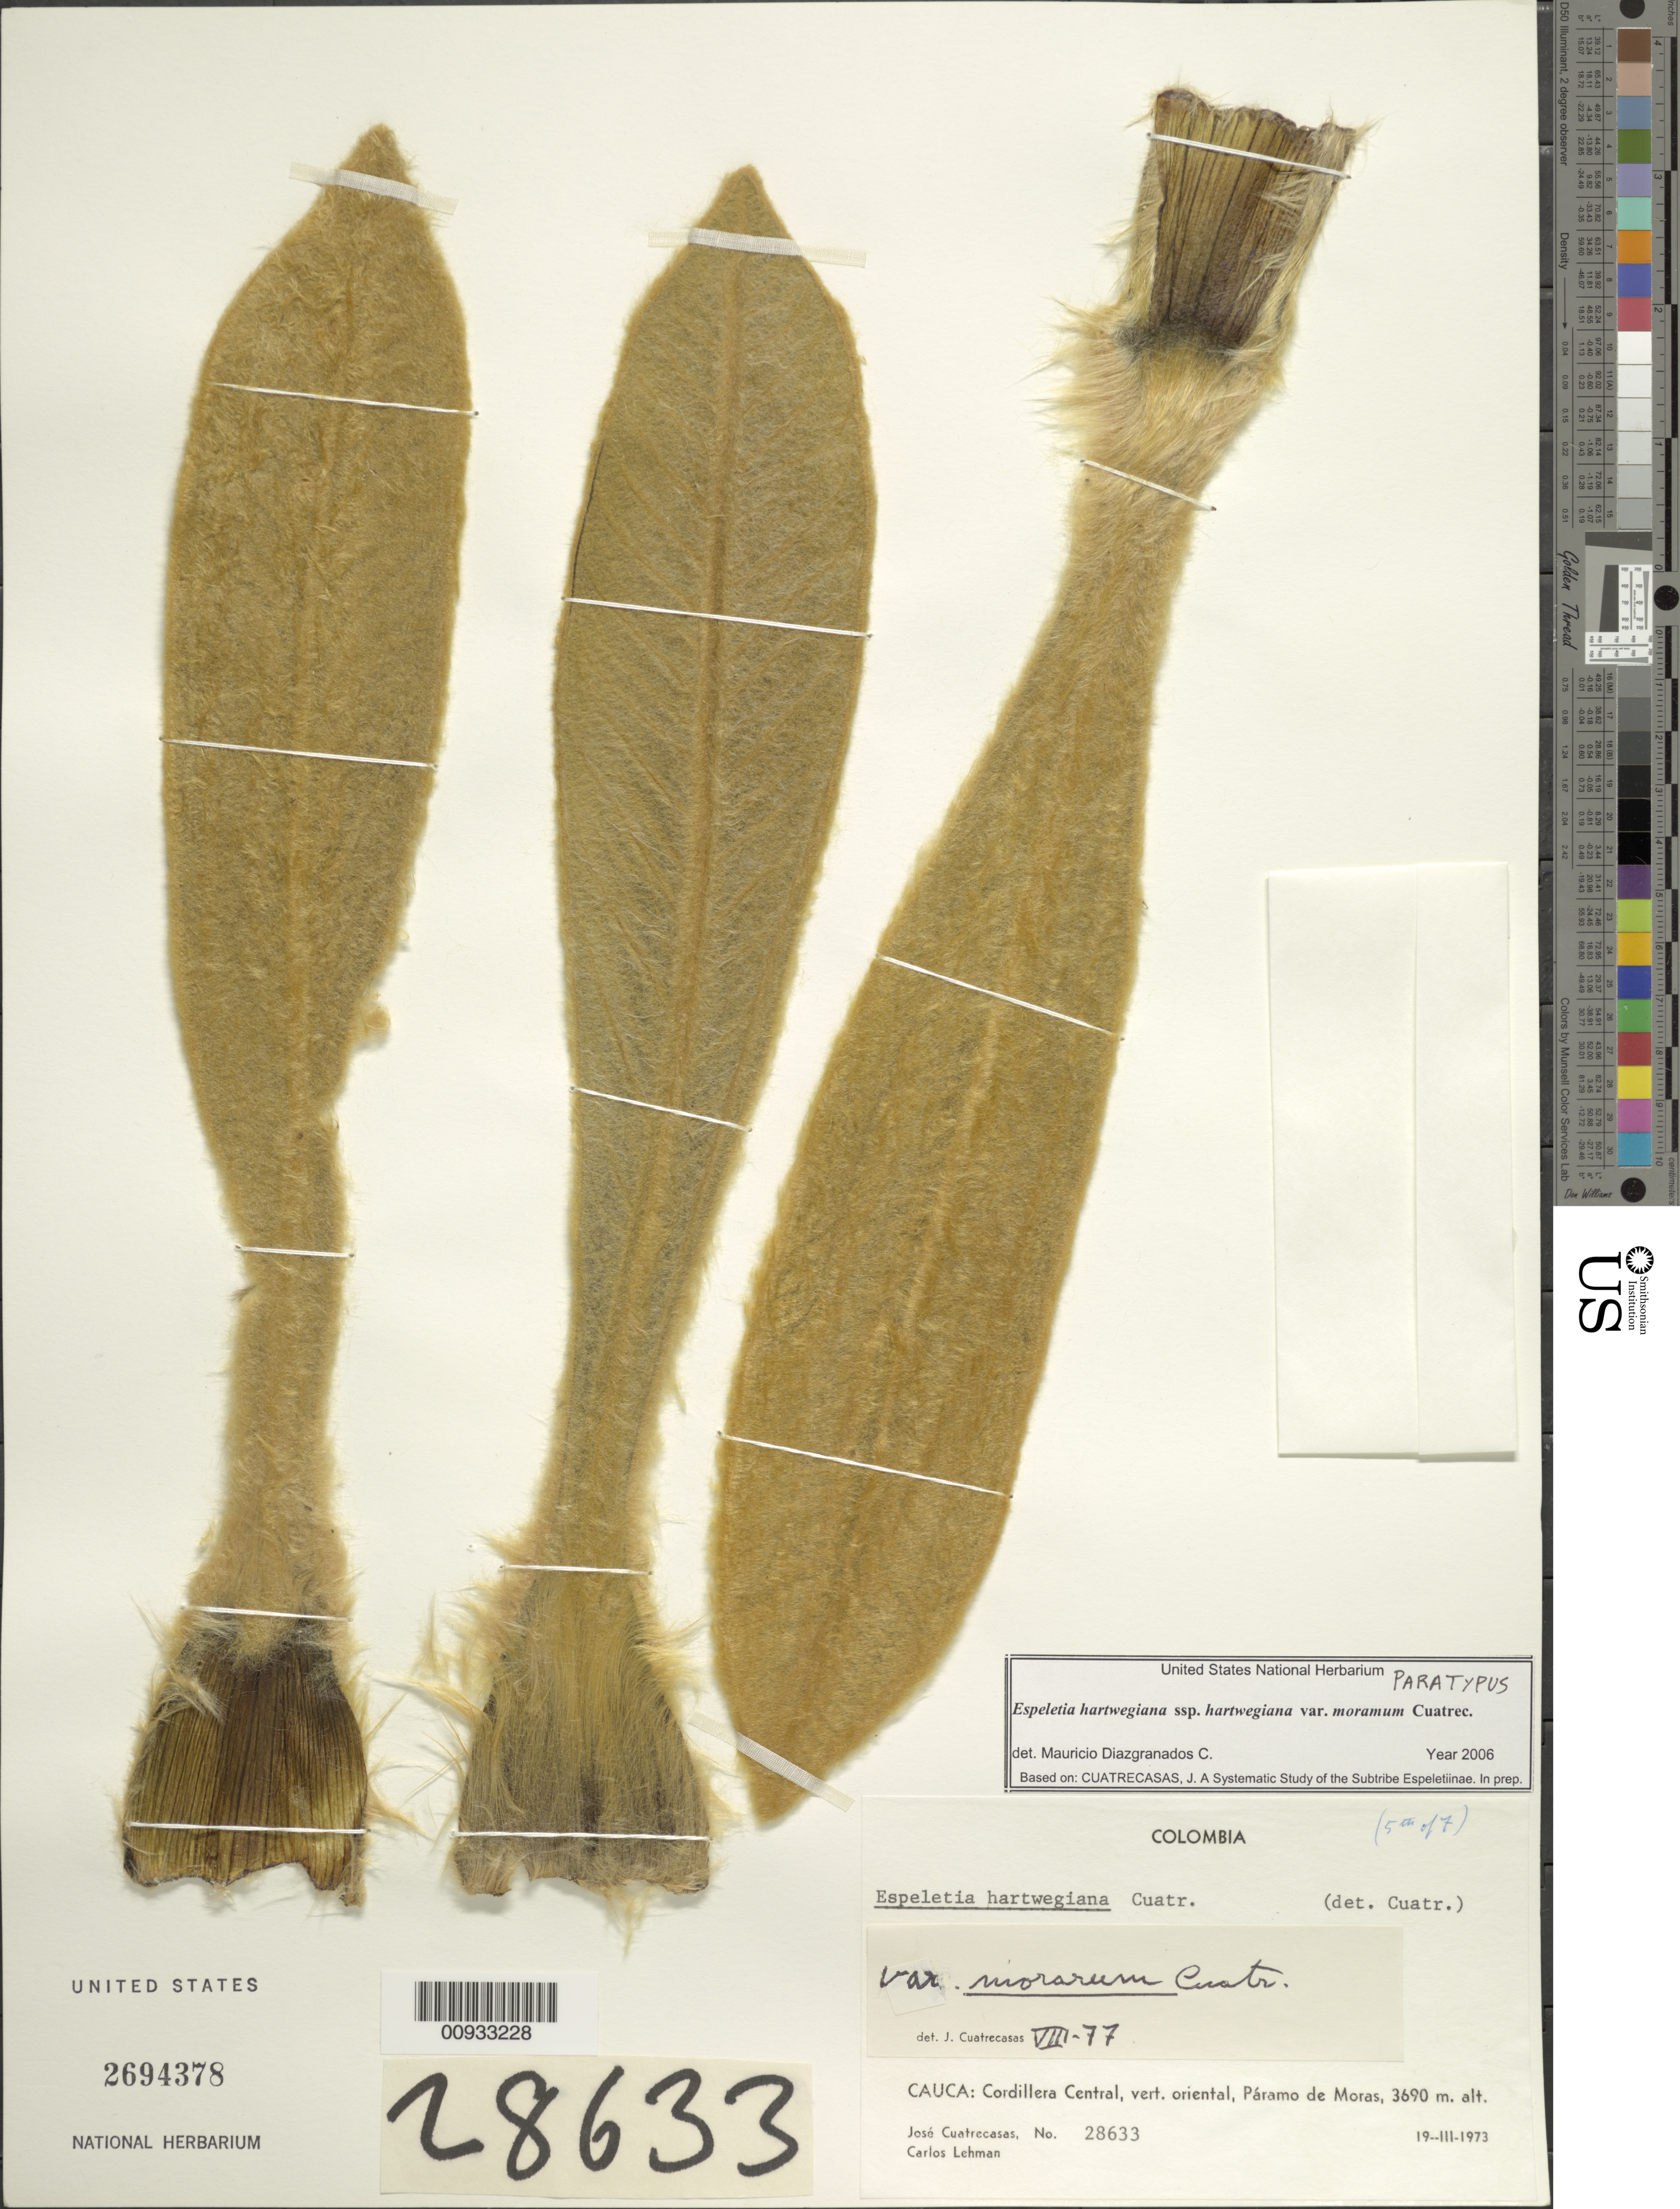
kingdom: Plantae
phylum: Tracheophyta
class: Magnoliopsida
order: Asterales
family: Asteraceae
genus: Espeletia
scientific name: Espeletia hartwegiana var. morarum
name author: Cuatrec.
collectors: J. Cuatrecasas & C. Lehman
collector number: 28633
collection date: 1973-03-19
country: Colombia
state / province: Cauca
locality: Cordillera Central, vert. oriental, Paramo de Moras.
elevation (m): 3690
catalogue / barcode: US 2694378